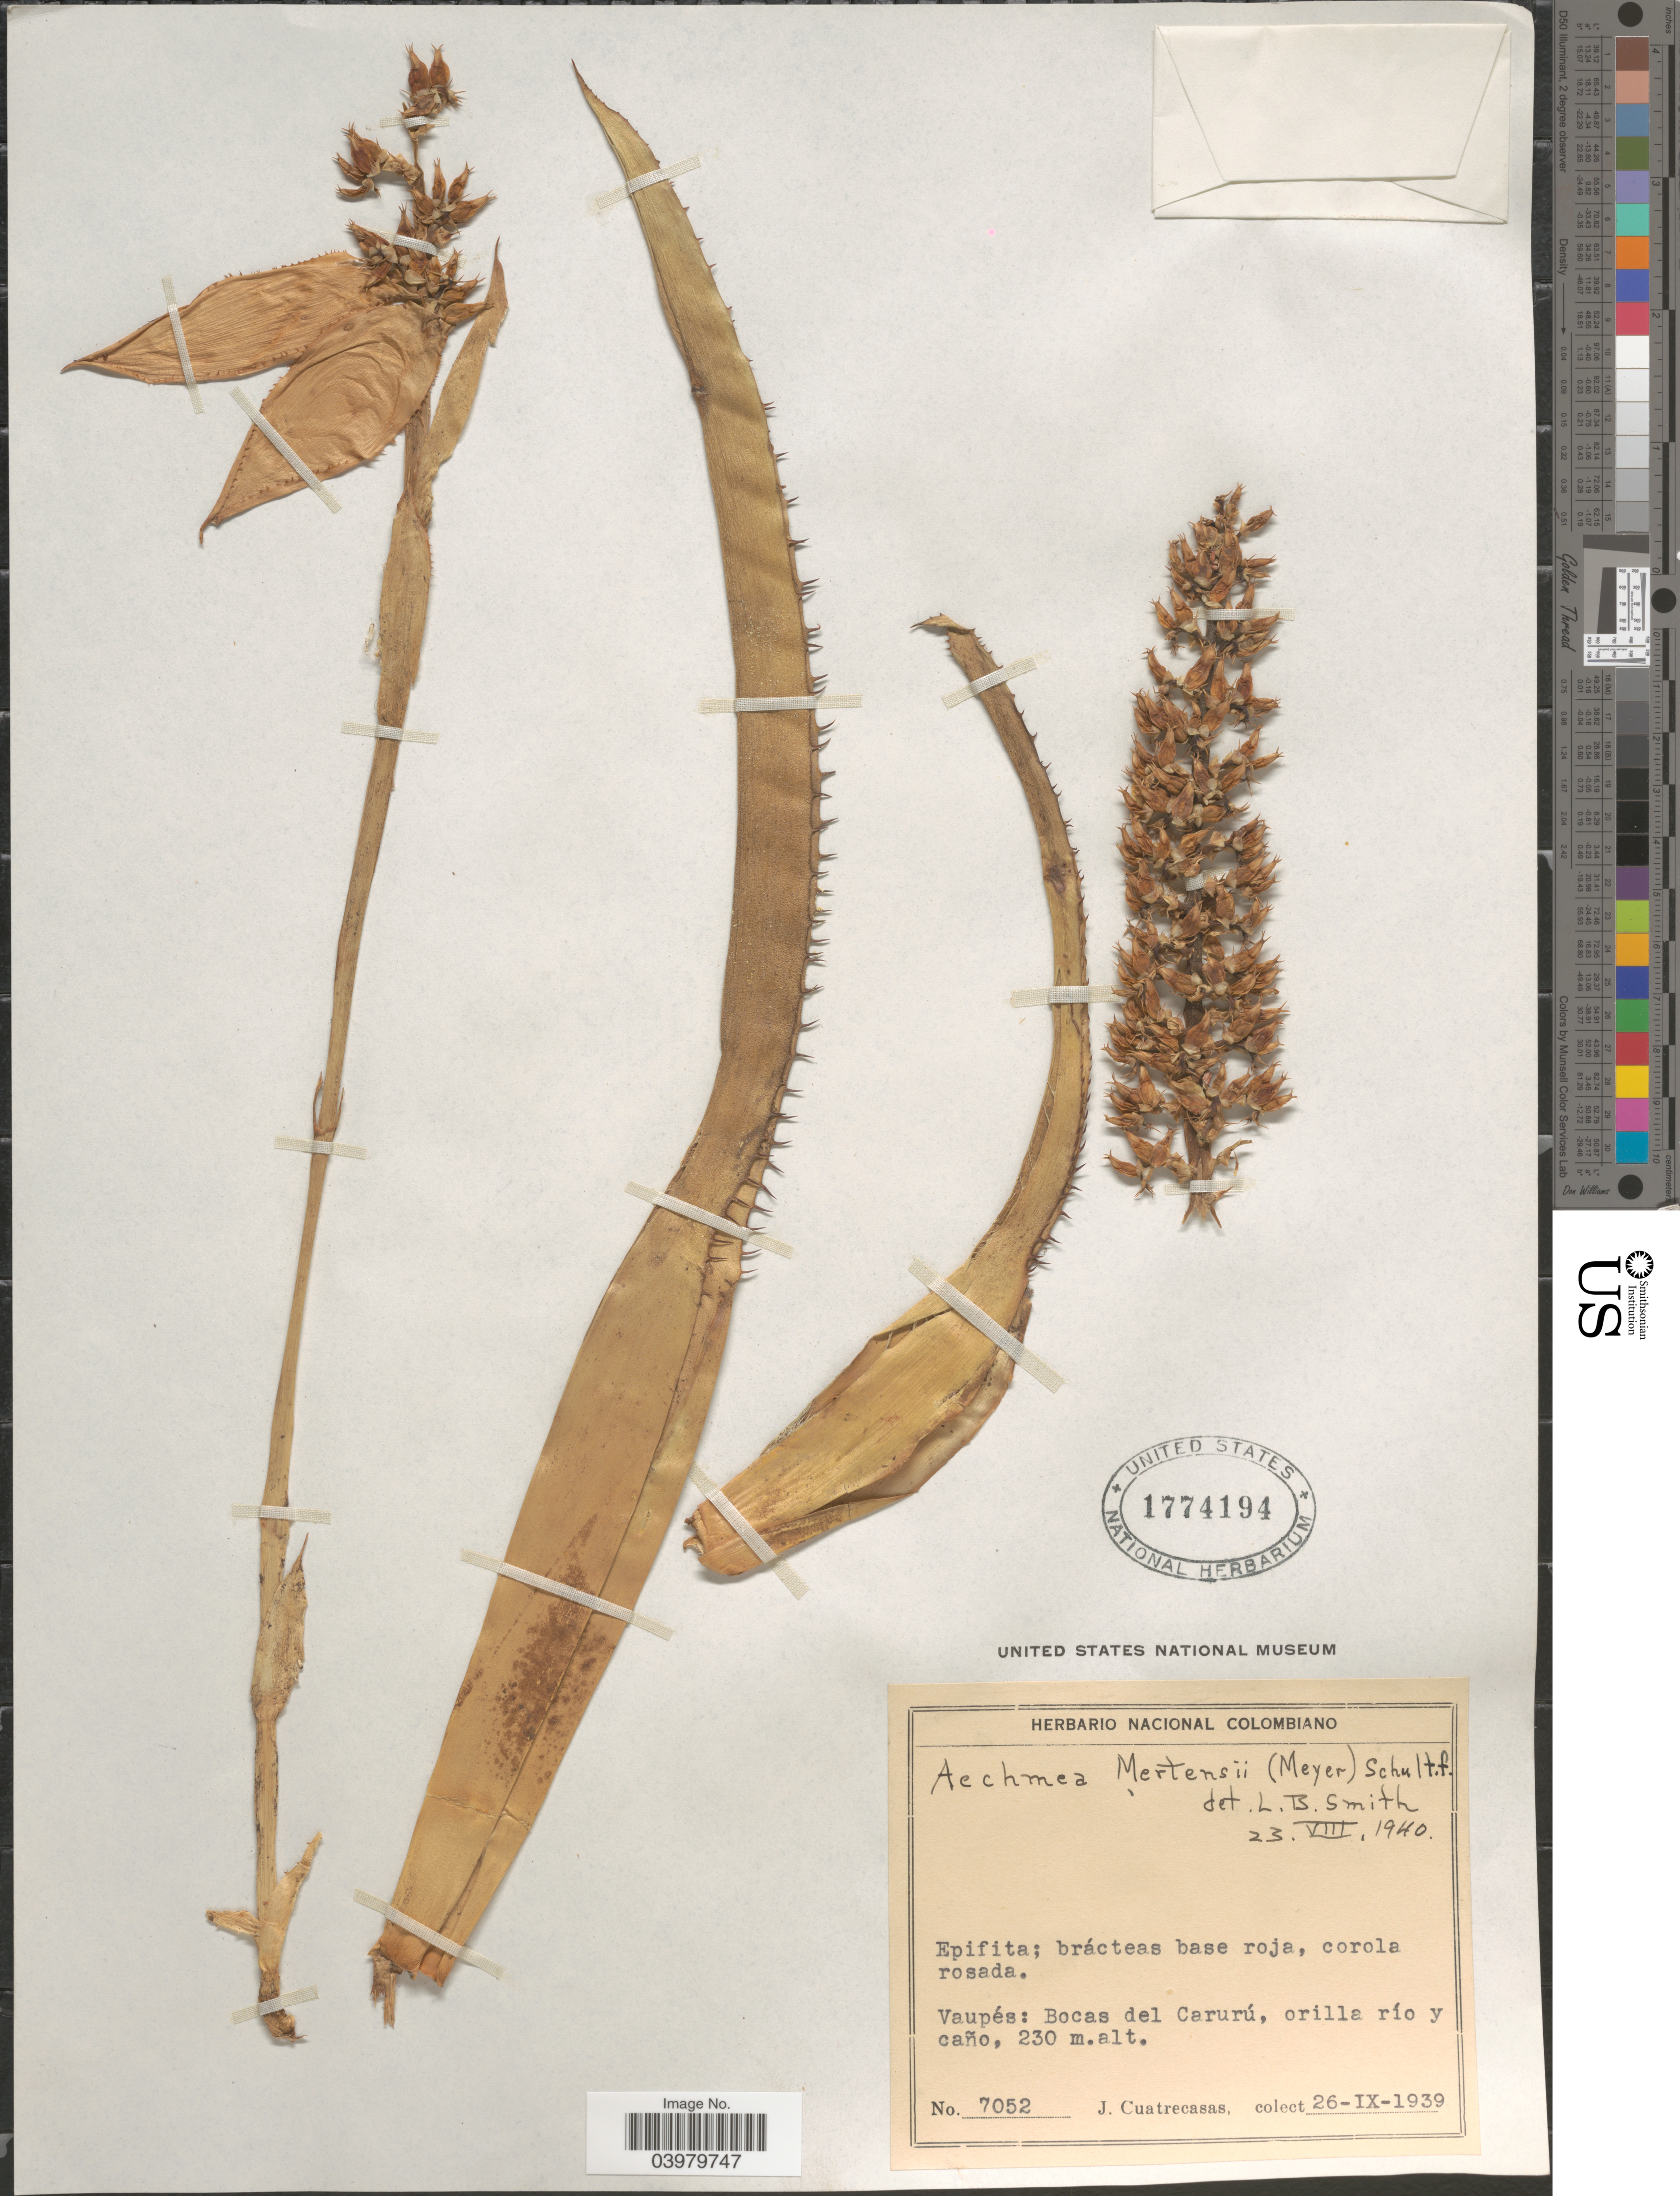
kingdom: Plantae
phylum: Tracheophyta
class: Liliopsida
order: Poales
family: Bromeliaceae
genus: Aechmea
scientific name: Aechmea mertensii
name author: (G. Mey.) Schult. & Schult. f.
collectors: J. Cuatrecasas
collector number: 7052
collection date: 1939-09-26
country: Colombia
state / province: Vaupés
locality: Bocas del Carurú, orilla río y caño.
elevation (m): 230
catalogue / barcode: US 1774194